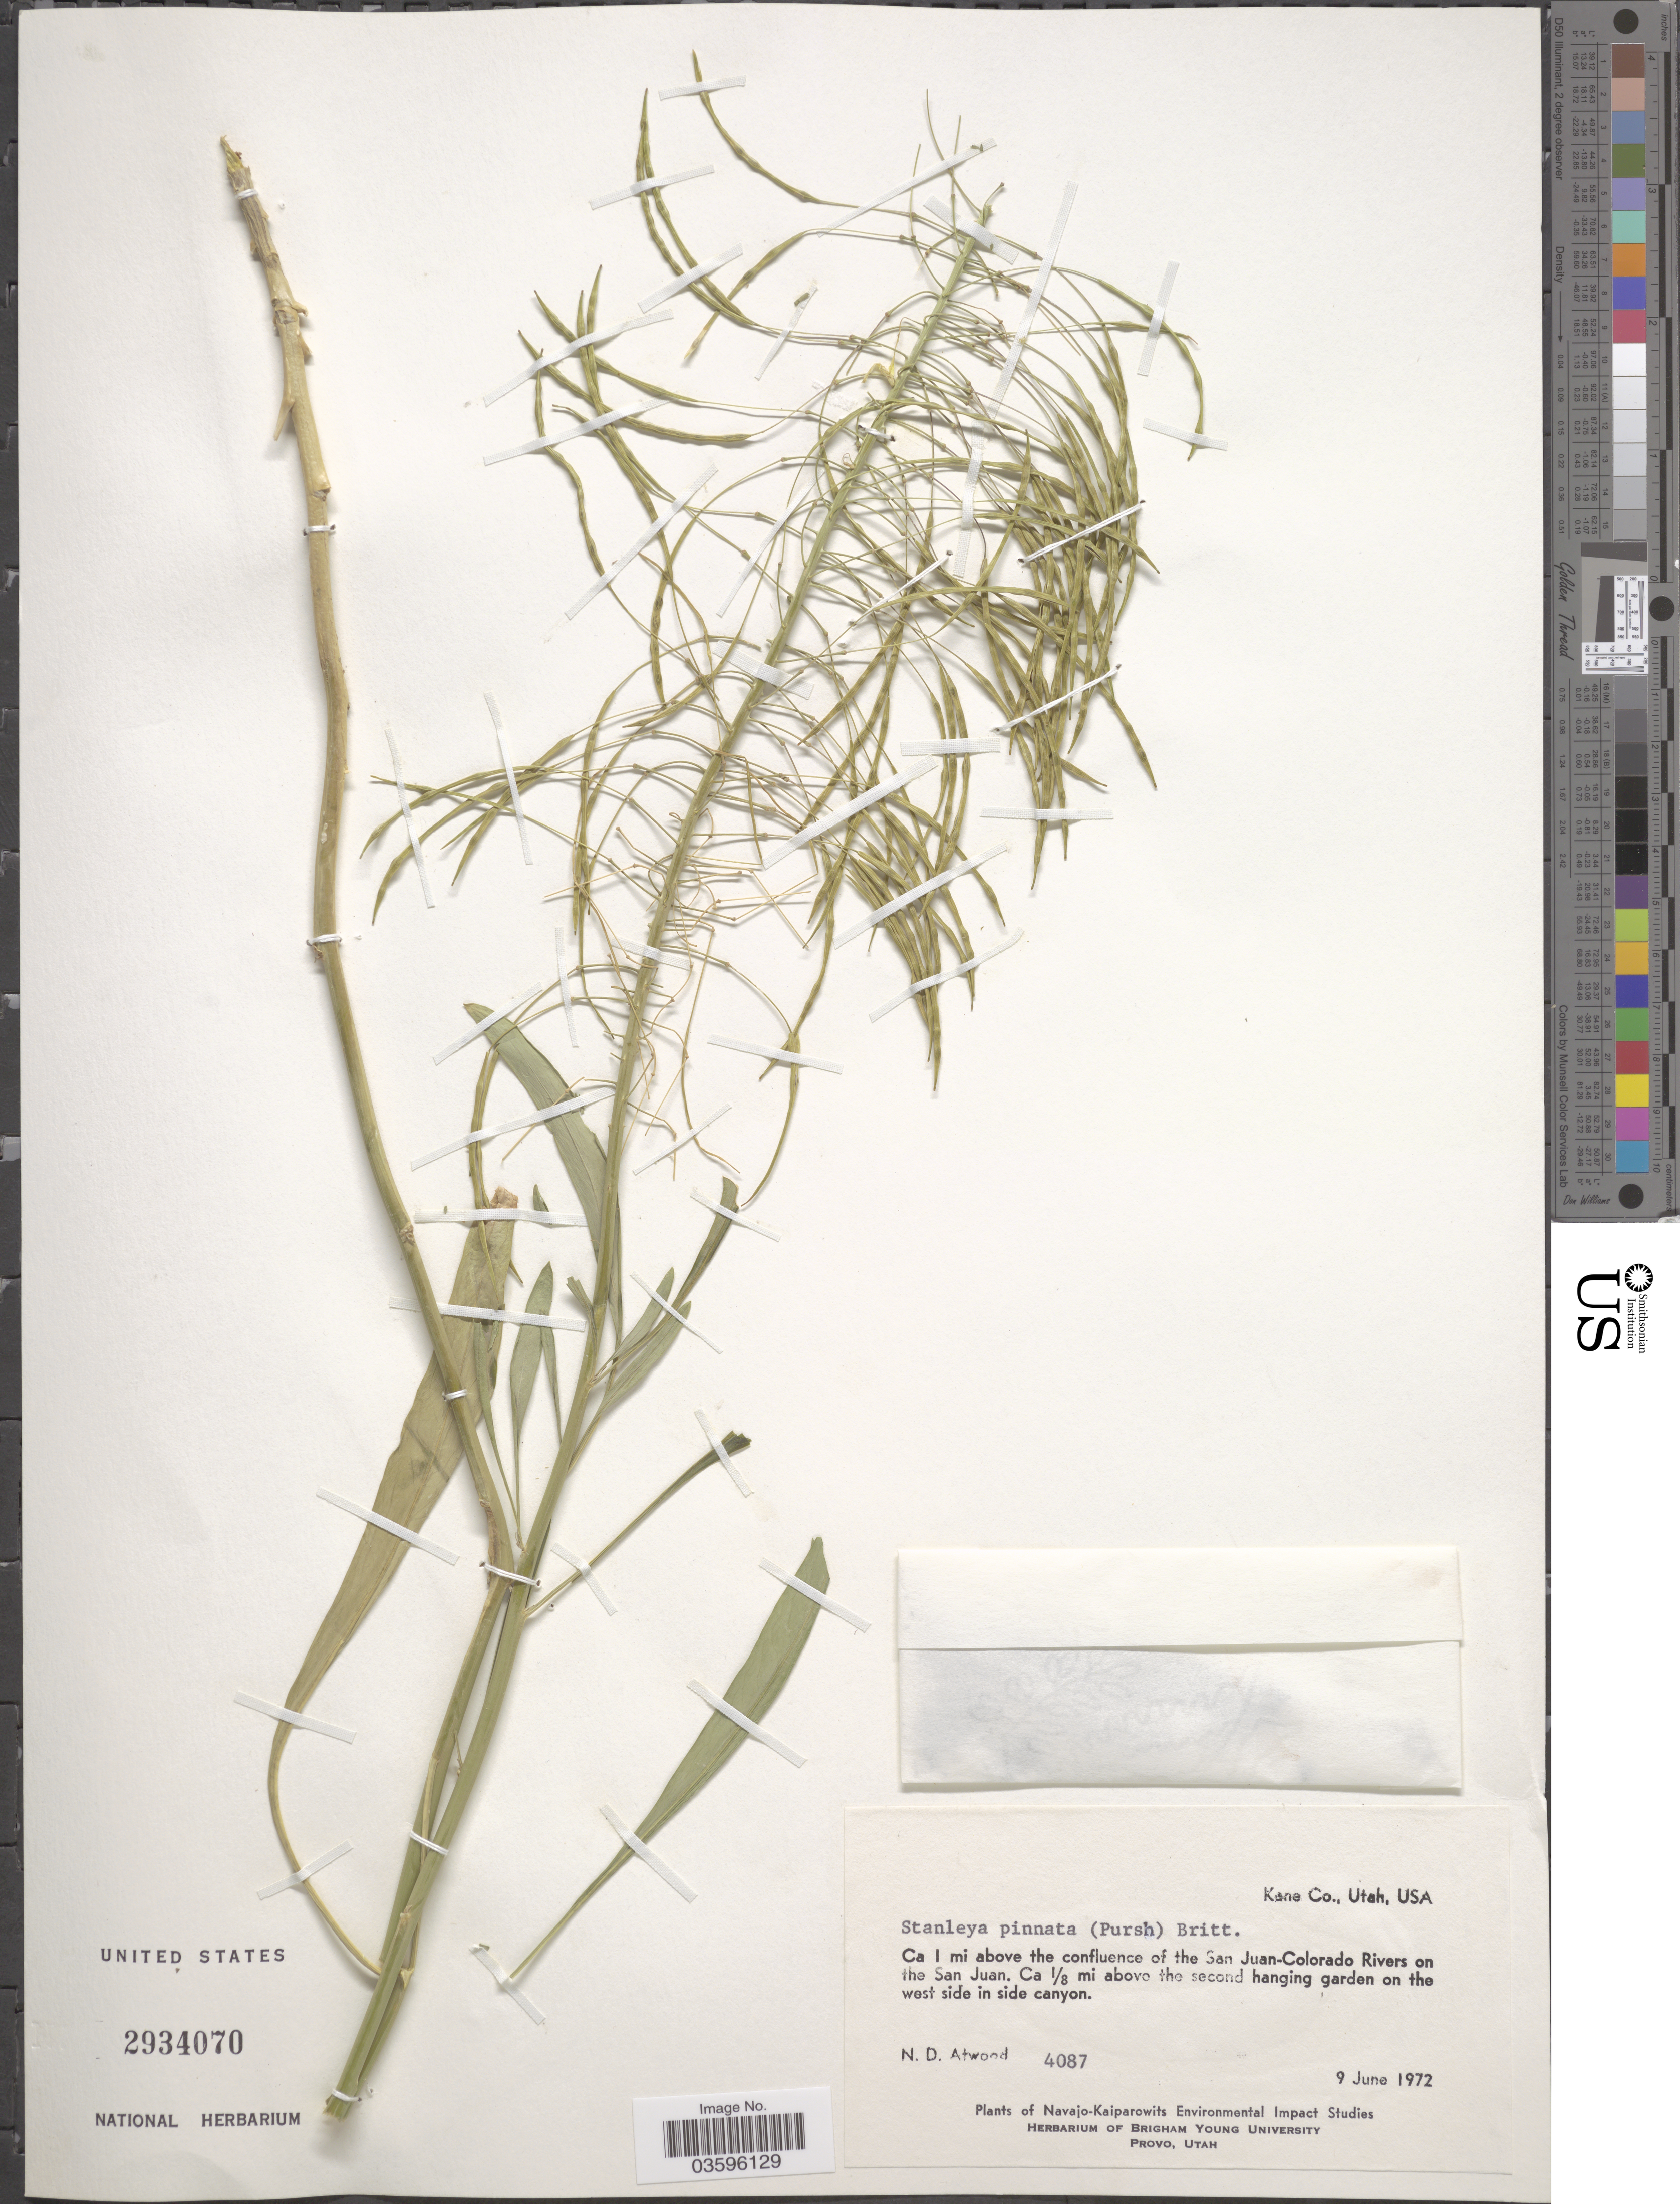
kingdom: Plantae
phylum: Tracheophyta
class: Magnoliopsida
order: Brassicales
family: Brassicaceae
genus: Stanleya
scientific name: Stanleya pinnata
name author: (Pursh) Britton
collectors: N. Atwood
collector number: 4087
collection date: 1972-06-09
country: United States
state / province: Utah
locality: Kane Co. Ca 1 mi above the confluence of the San Juan-Colorado Rivers on the San Juan. Ca 1/8 mi above the second hanging garden on the west side in side canyon.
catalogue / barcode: US 2934070